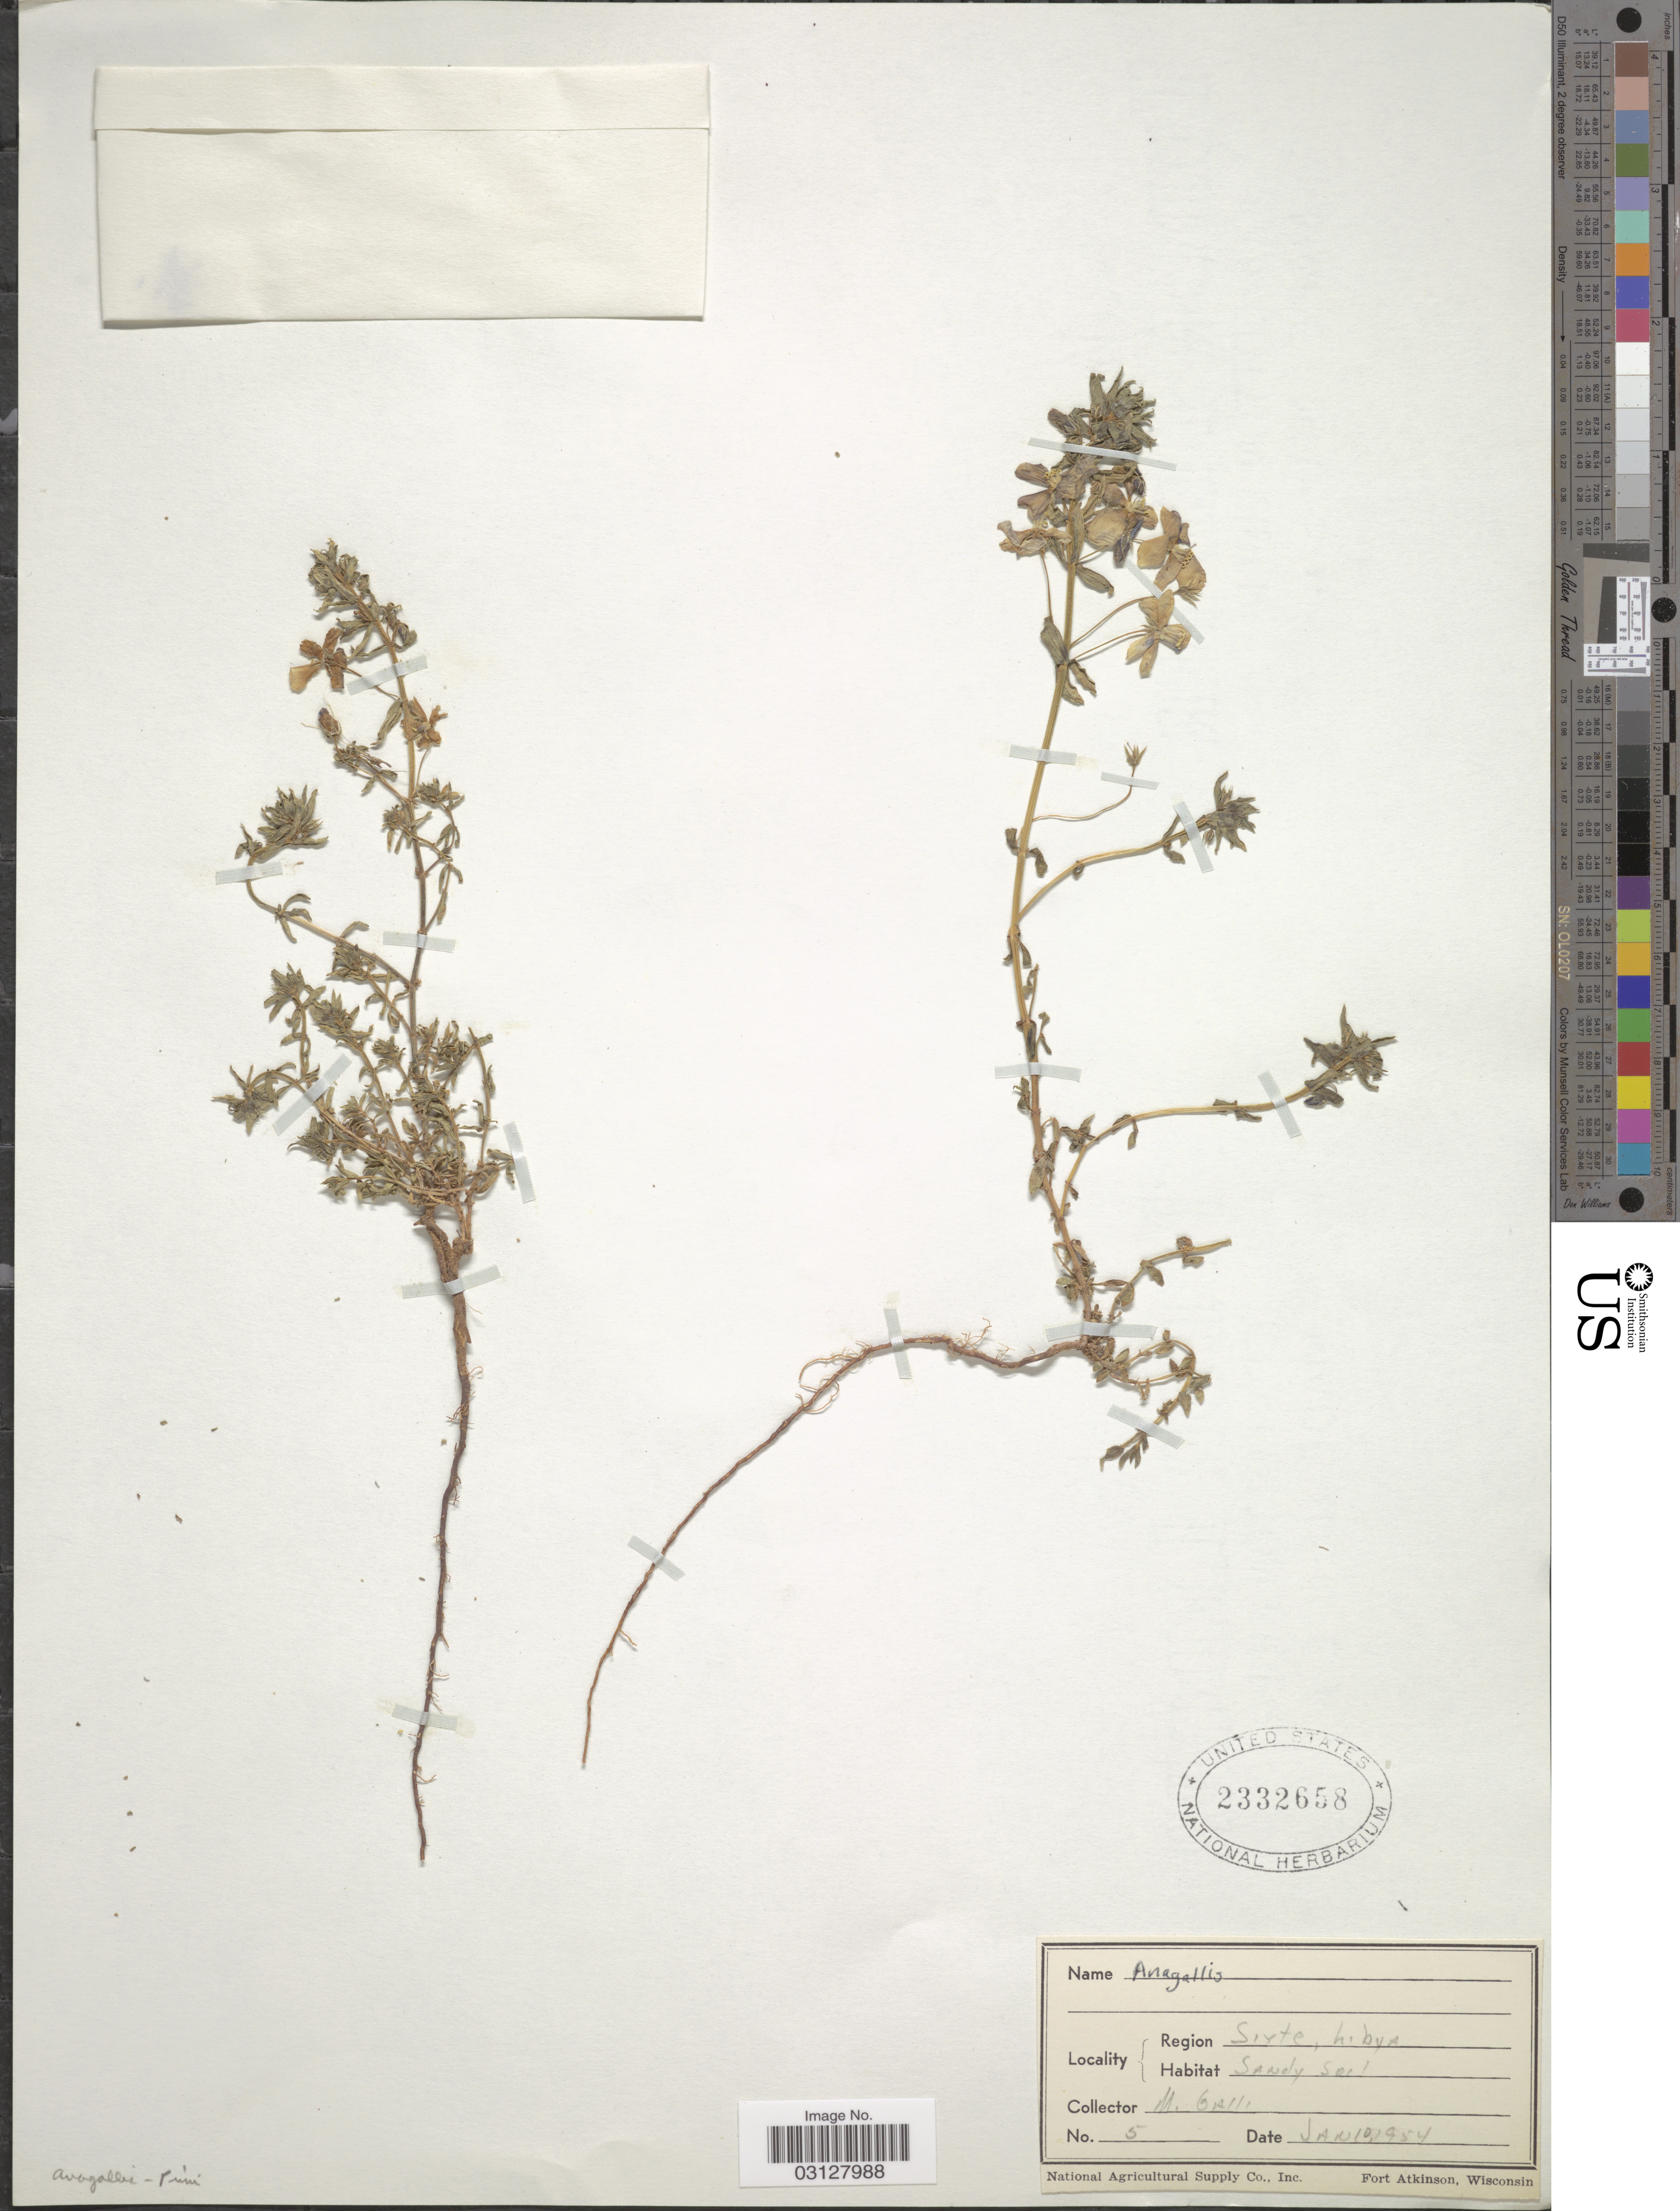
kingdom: Plantae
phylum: Tracheophyta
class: Magnoliopsida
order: Ericales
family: Primulaceae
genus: Anagallis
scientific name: Anagallis sp.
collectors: M. Galli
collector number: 5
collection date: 1954-01-10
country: Libya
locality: Region Sirte, Libya.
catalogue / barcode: US 2332658